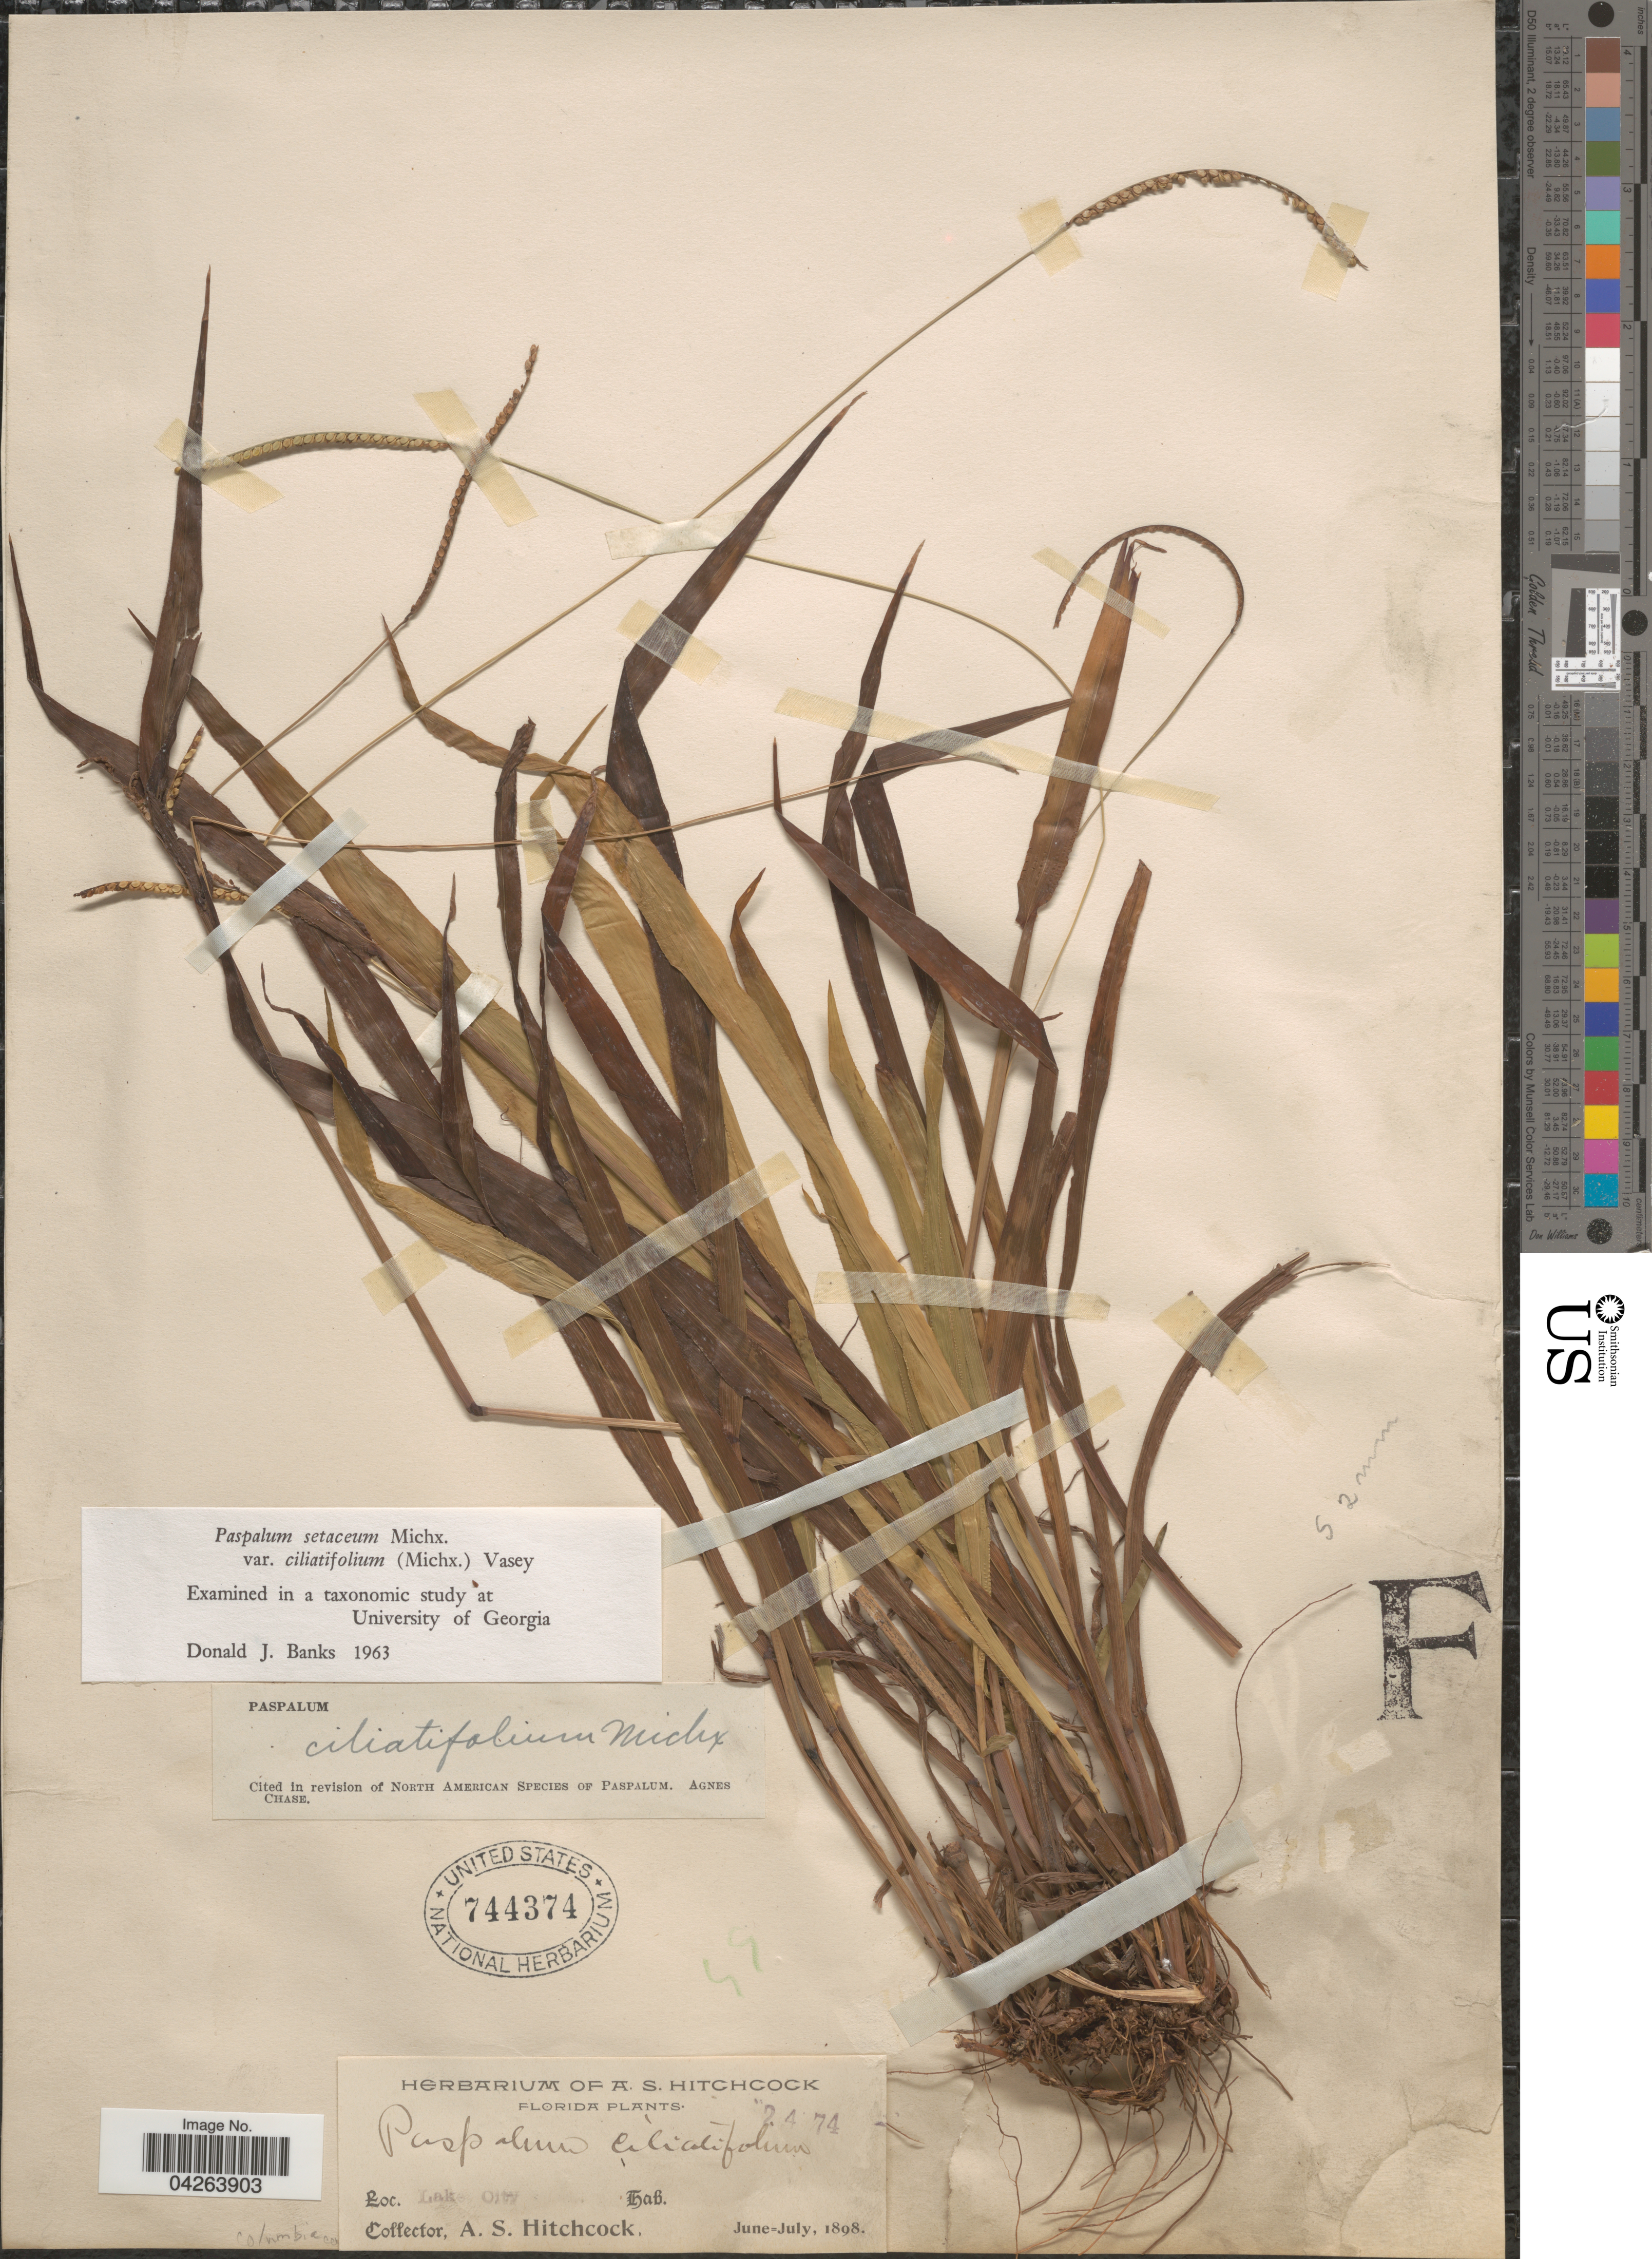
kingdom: Plantae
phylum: Tracheophyta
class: Liliopsida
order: Poales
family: Poaceae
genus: Paspalum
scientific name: Paspalum setaceum var. ciliatifolium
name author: (Michx.) Vasey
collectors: A. S. Hitchcock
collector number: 2474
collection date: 1898-06/1898-07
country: United States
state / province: Florida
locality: Lake City. Columbia Co.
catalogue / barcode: US 744374